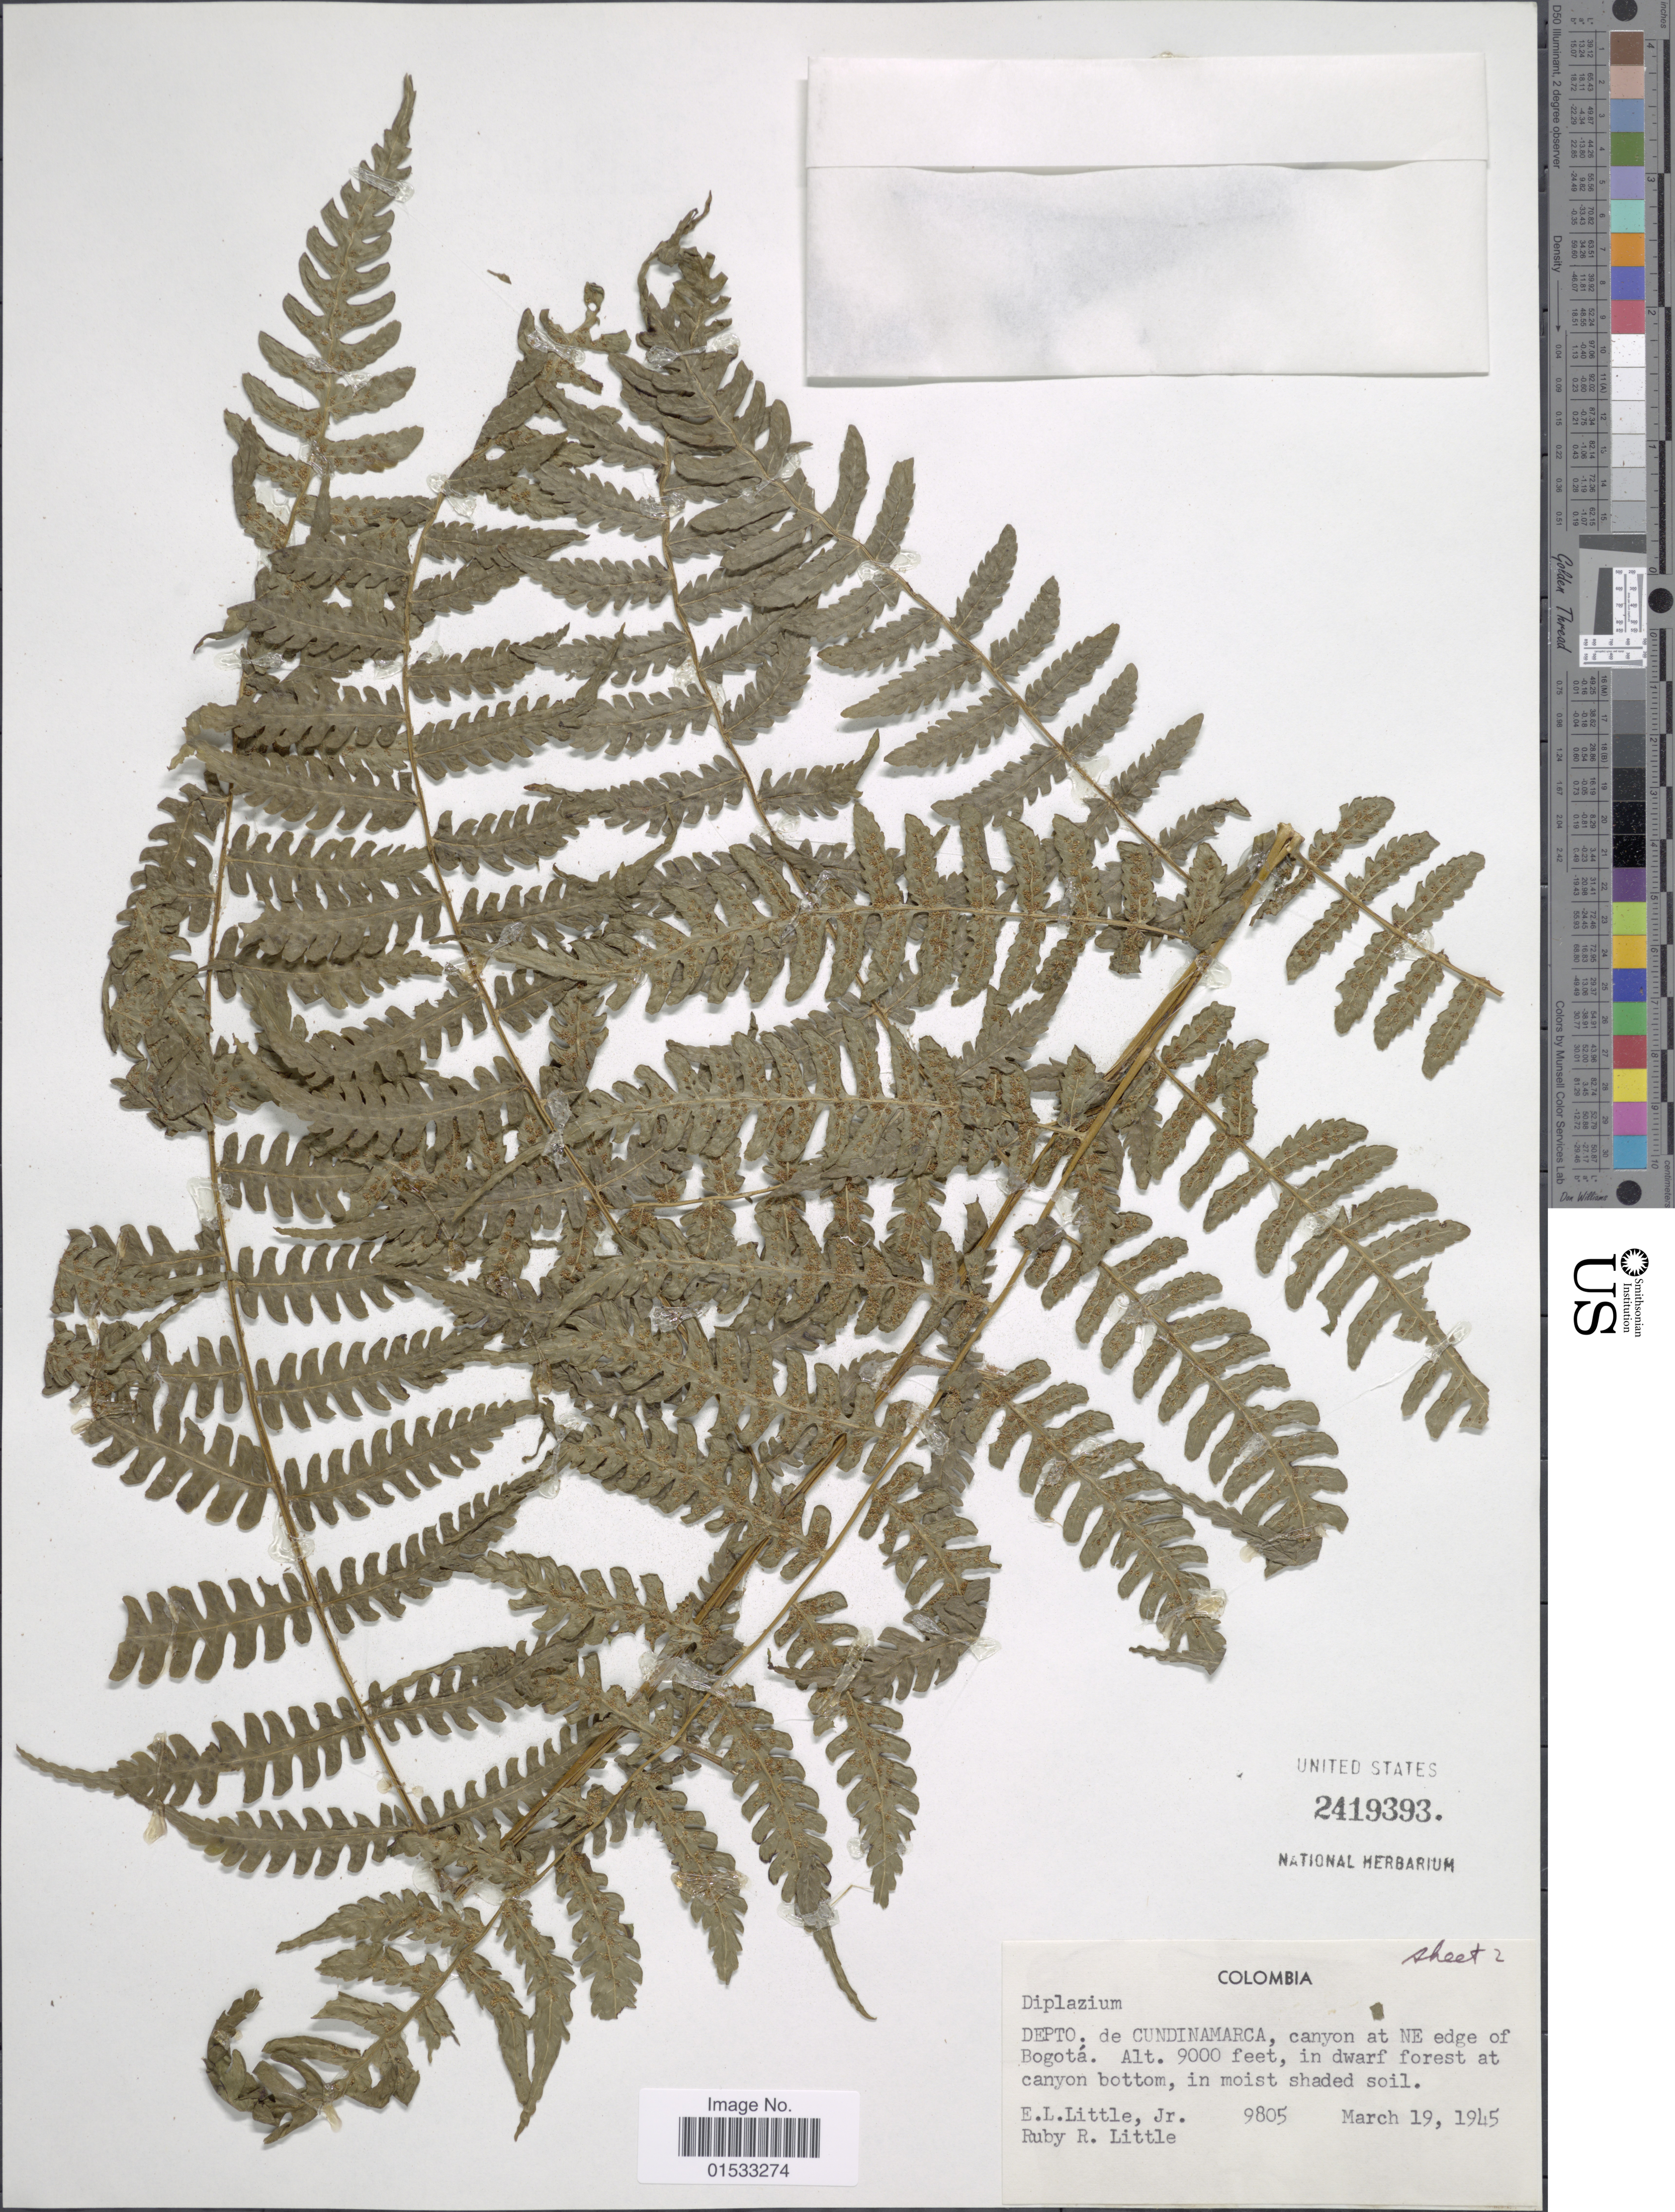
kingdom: Plantae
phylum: Tracheophyta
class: Polypodiopsida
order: Polypodiales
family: Athyriaceae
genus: Diplazium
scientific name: Diplazium sp.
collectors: E. L. Little & R. R. Little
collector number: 9805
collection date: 1945-03-19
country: Colombia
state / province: Cundinamarca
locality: Canyon at NE edge of Bogotá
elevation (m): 2743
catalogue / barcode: US 2419393